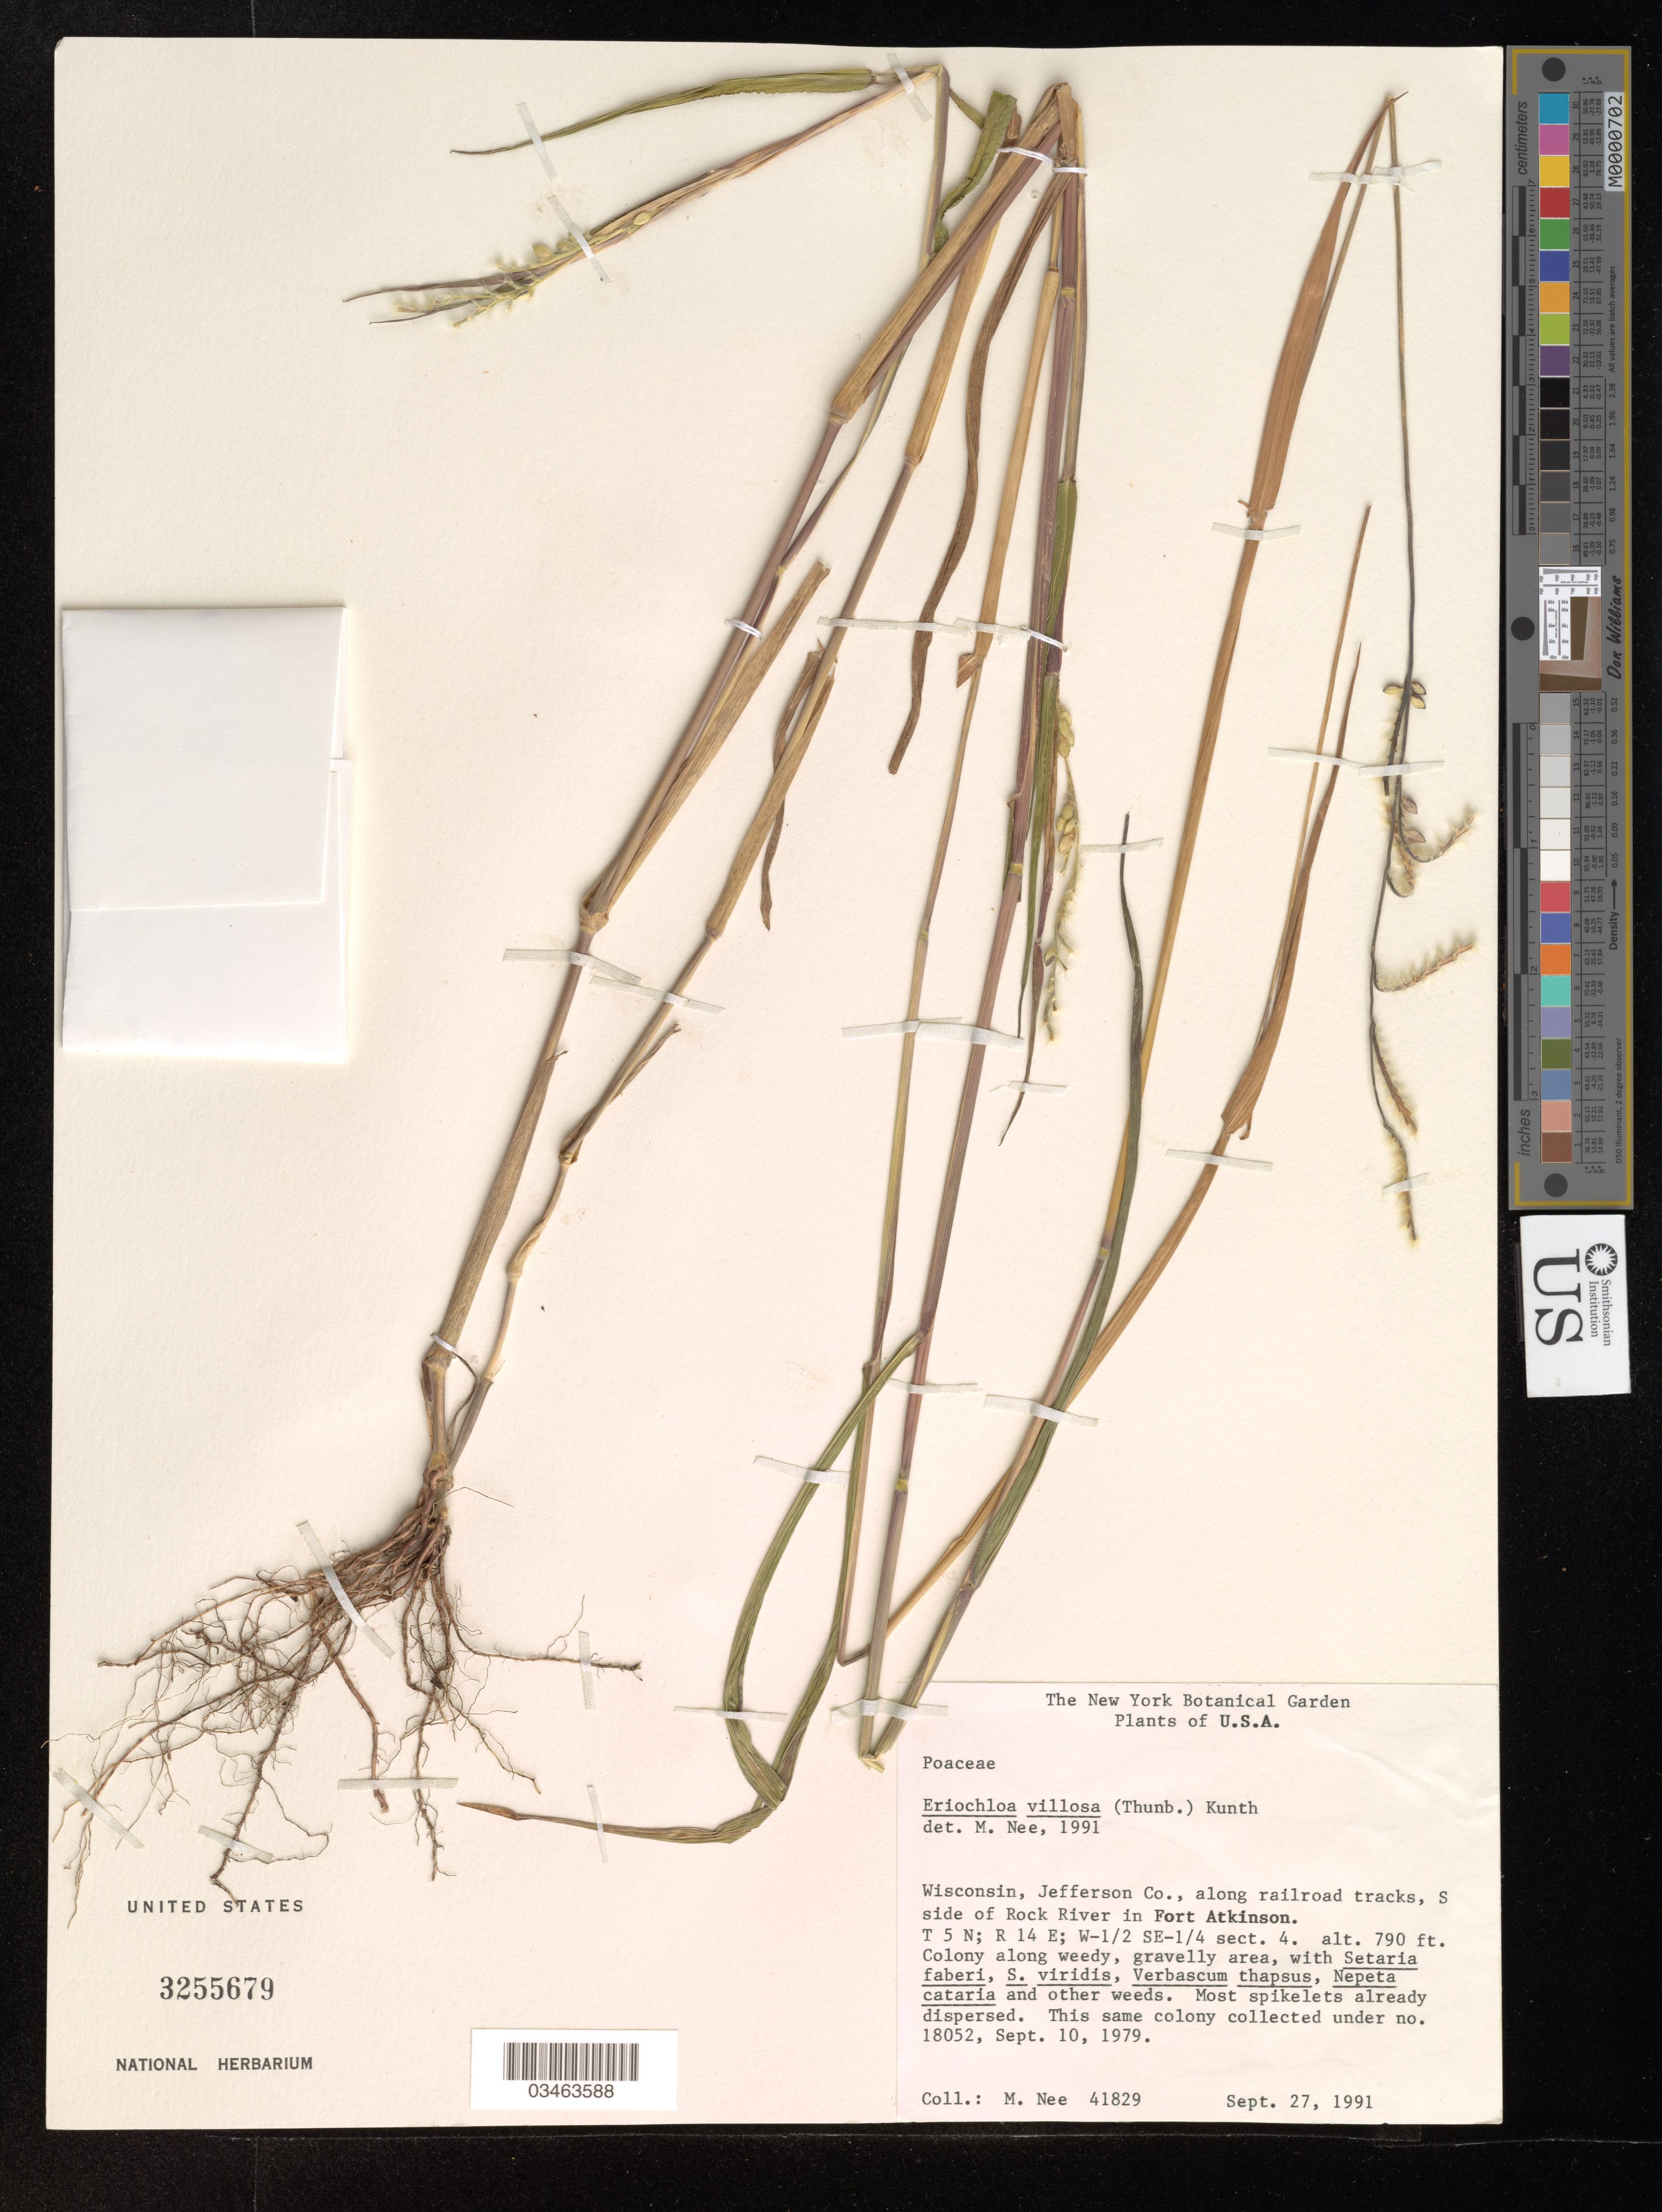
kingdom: Plantae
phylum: Tracheophyta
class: Liliopsida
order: Poales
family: Poaceae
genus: Eriochloa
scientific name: Eriochloa villosa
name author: (Thunb.) Kunth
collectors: M. Nee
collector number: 41829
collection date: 1991-09-27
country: United States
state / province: Wisconsin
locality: Jefferson Co., along railroad tracks, S side of Rock River in Fort Atkinson. T 5 N; R 14 E; W-1/2 SE-1/4 sect. 4.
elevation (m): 241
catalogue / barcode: US 3255679